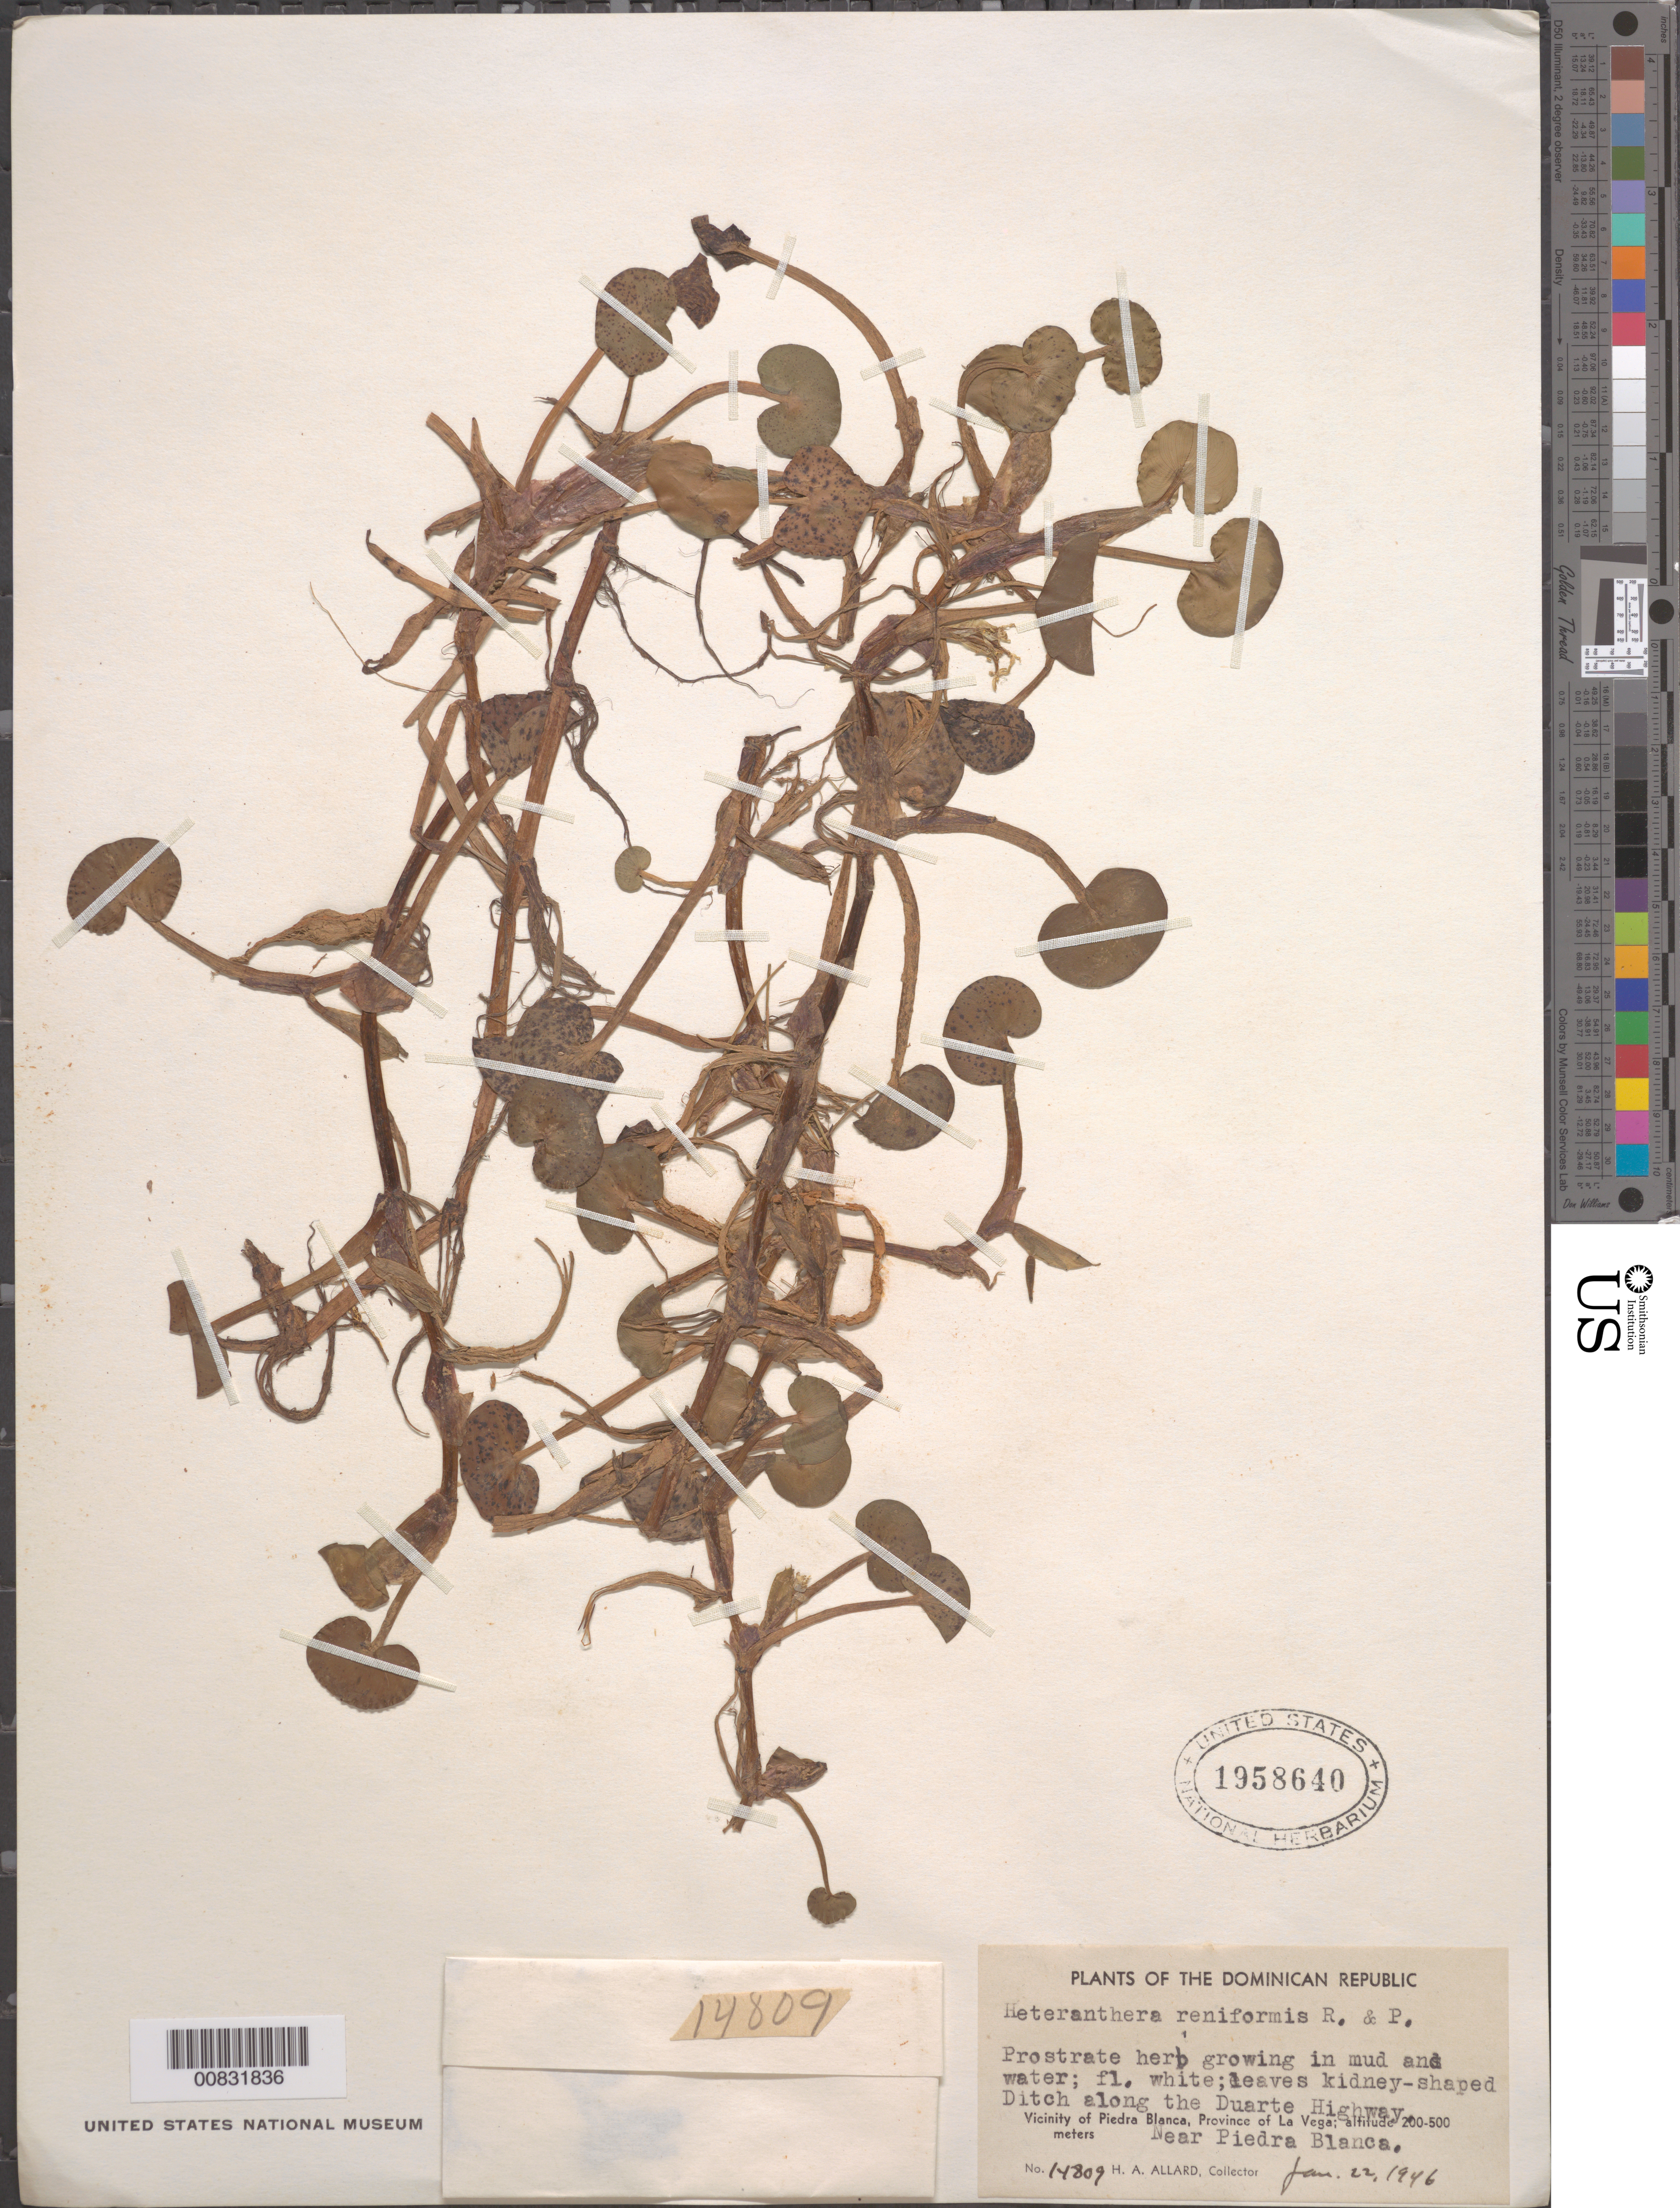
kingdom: Plantae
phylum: Tracheophyta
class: Liliopsida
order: Commelinales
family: Pontederiaceae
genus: Heteranthera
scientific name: Heteranthera reniformis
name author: Ruiz & Pav.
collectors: H. A. Allard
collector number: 14809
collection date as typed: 22 Jan 1946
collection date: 1946-01-22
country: Dominican Republic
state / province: La Vega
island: Hispaniola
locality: Vicinity of Piedra Blanca. Ditch along Duarte Highway, near Piedra Blanca.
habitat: Ditch. In mud and water.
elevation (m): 200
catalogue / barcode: US 1958640